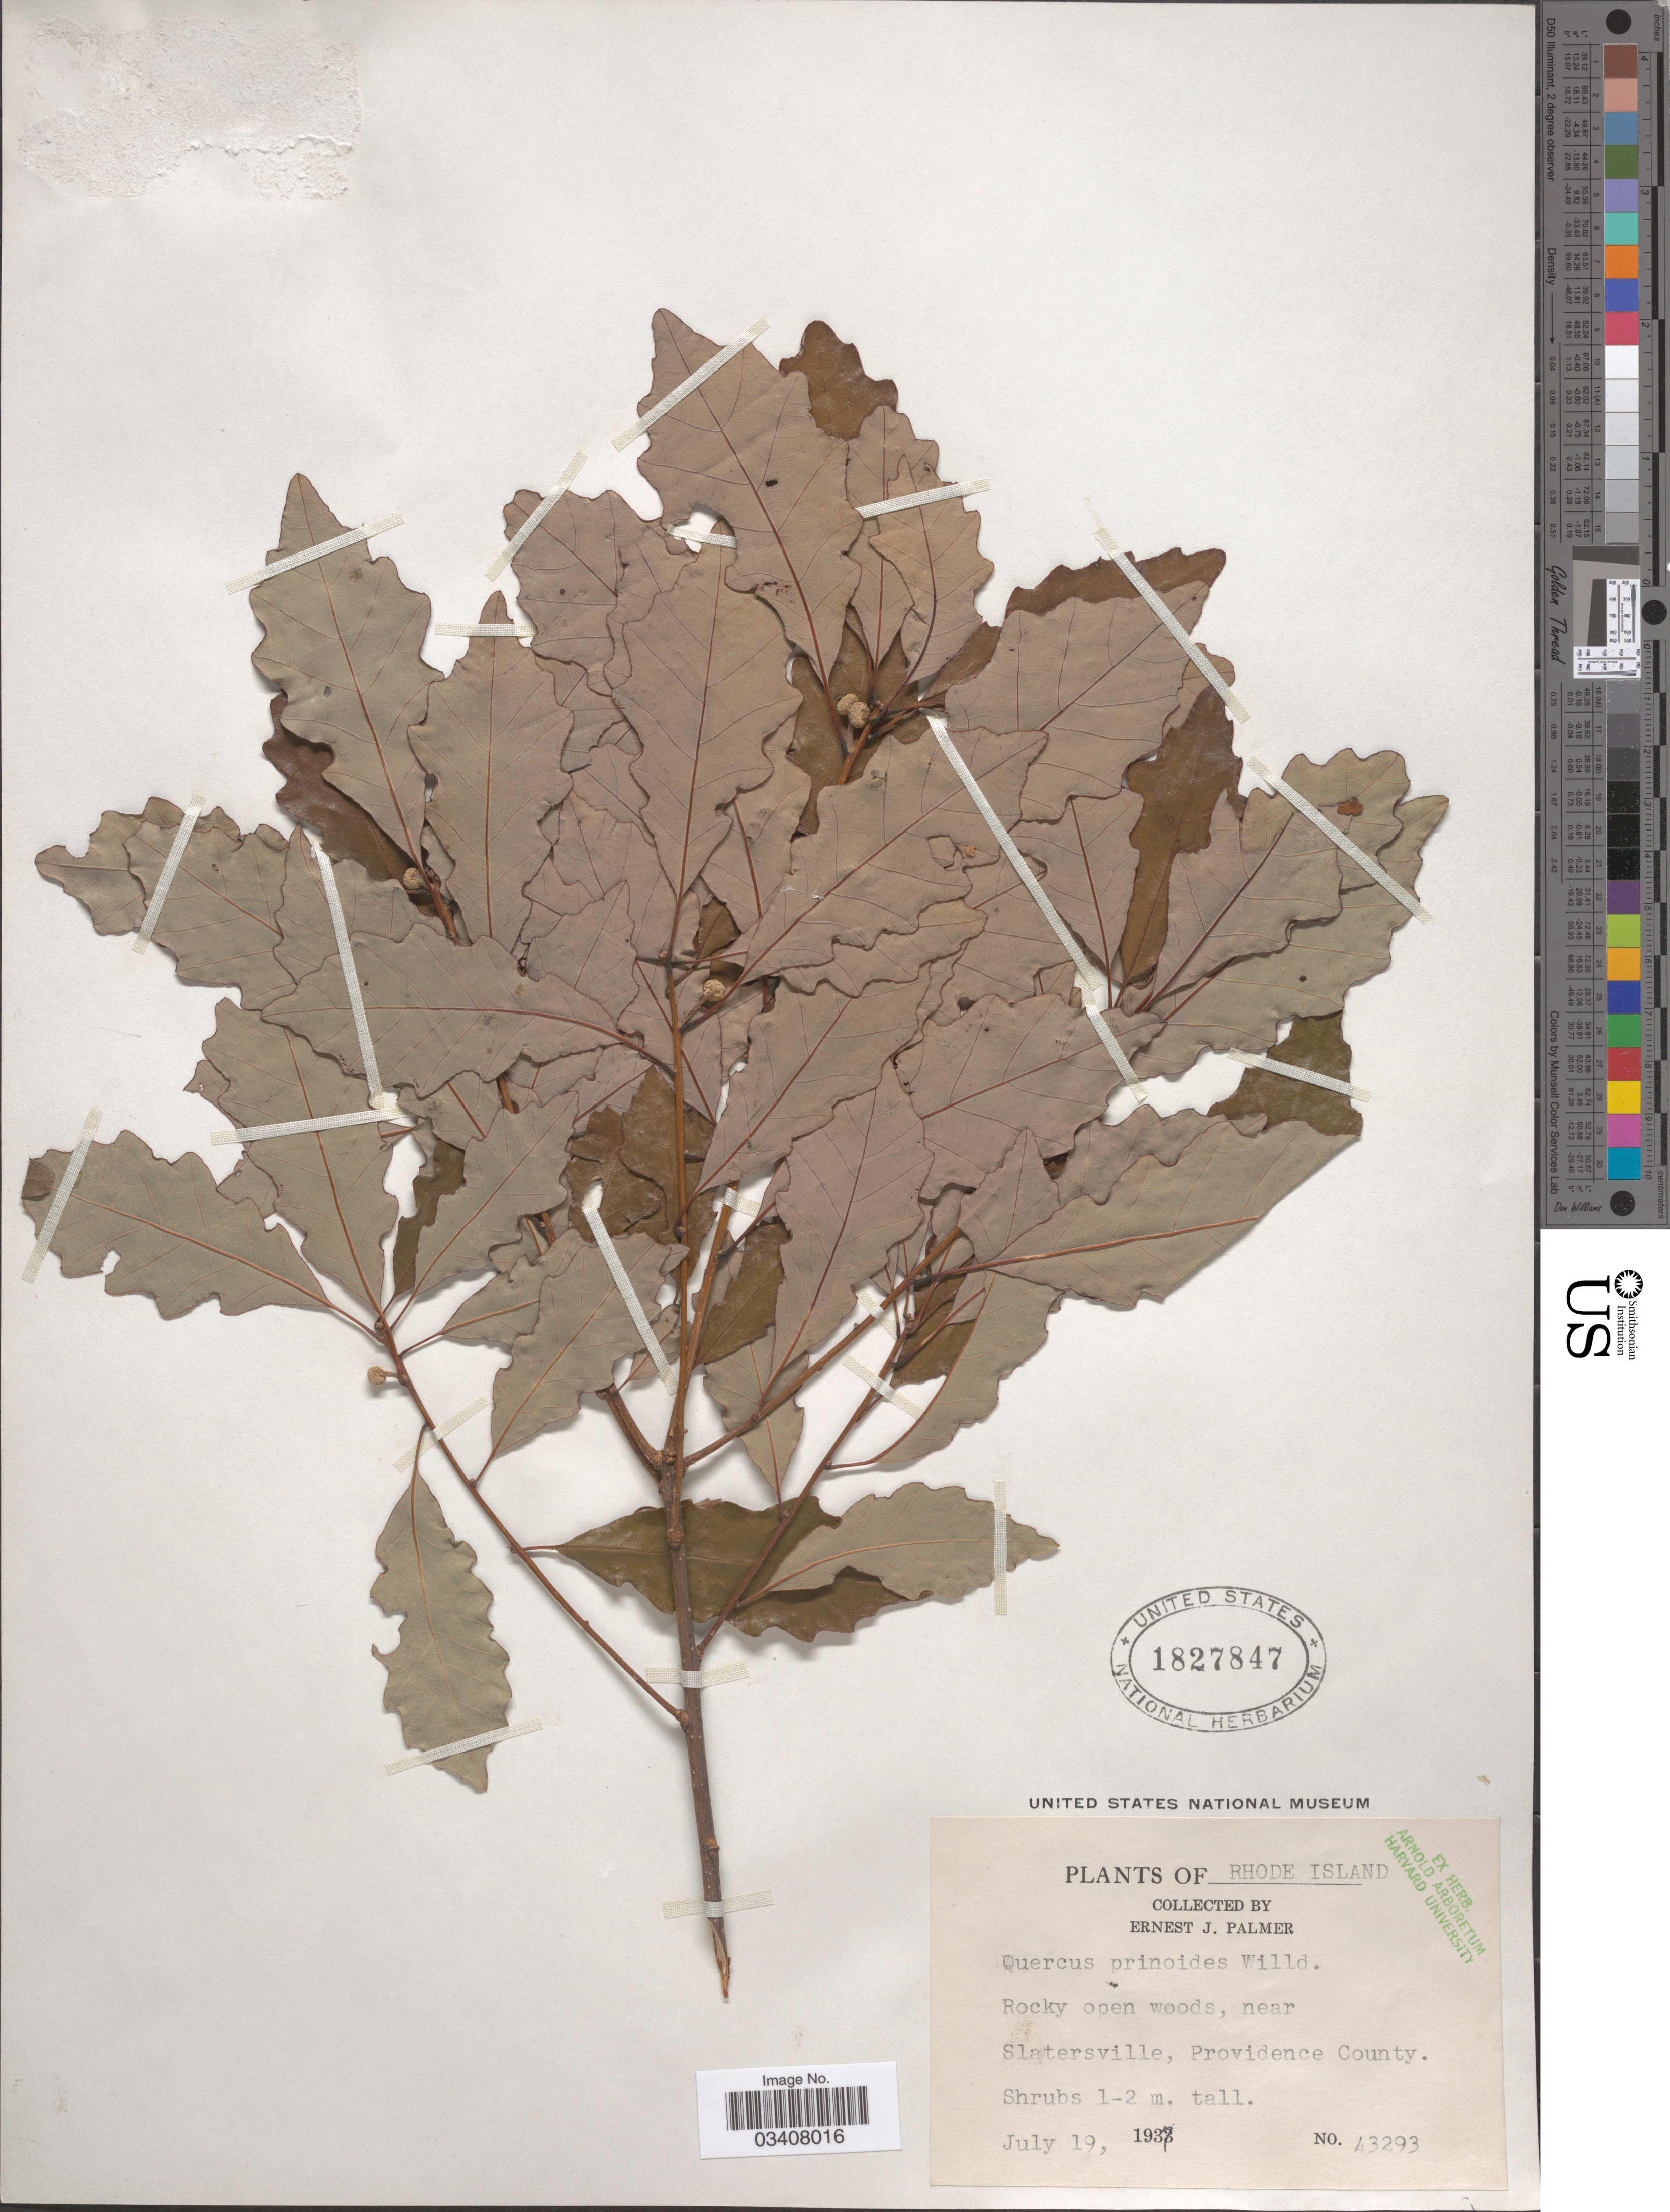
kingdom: Plantae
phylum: Tracheophyta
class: Magnoliopsida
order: Fagales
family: Fagaceae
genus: Quercus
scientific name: Quercus prinoides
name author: Willd.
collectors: E. J. Palmer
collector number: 43293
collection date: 1937-07-19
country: United States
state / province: Rhode Island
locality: Rocky open woods, near Slatersville, Providence County.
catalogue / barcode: US 1827847